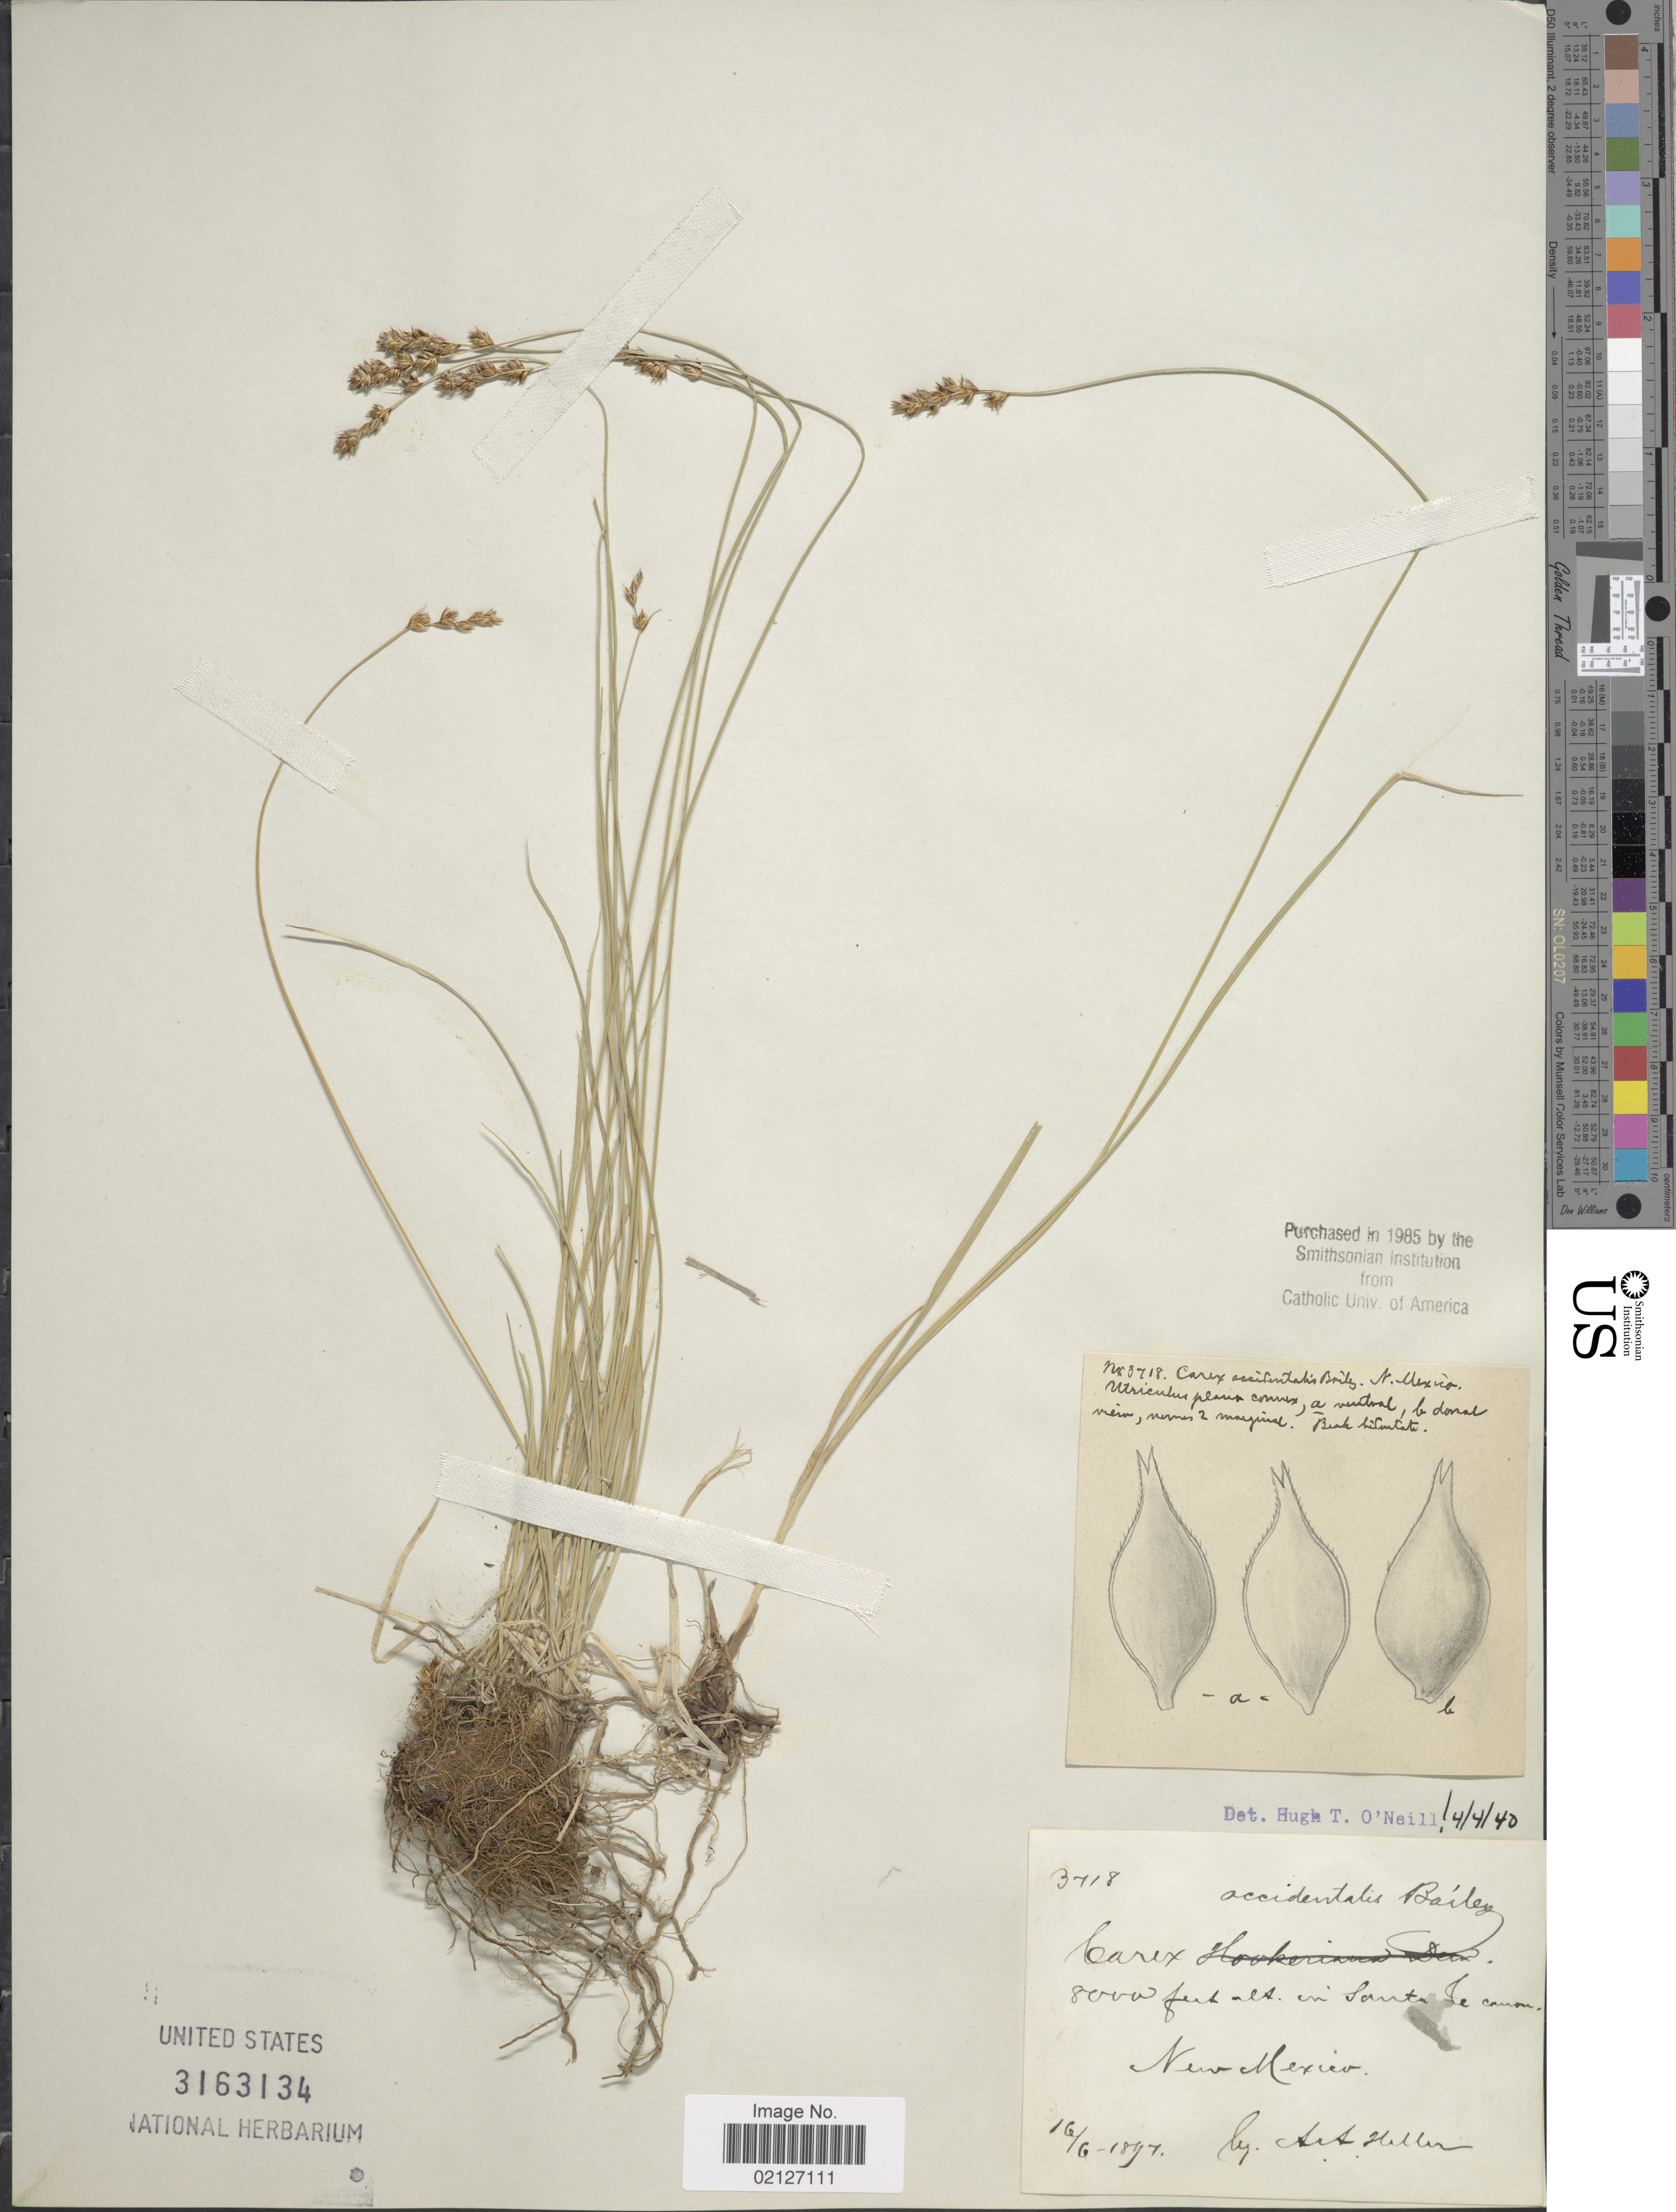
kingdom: Plantae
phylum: Tracheophyta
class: Liliopsida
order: Poales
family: Cyperaceae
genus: Carex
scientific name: Carex occidentalis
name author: L.H. Bailey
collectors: A. A. Heller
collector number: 3718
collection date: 1897-06-16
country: United States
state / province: New Mexico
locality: In Santa Fe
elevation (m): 2438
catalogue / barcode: US 3163134